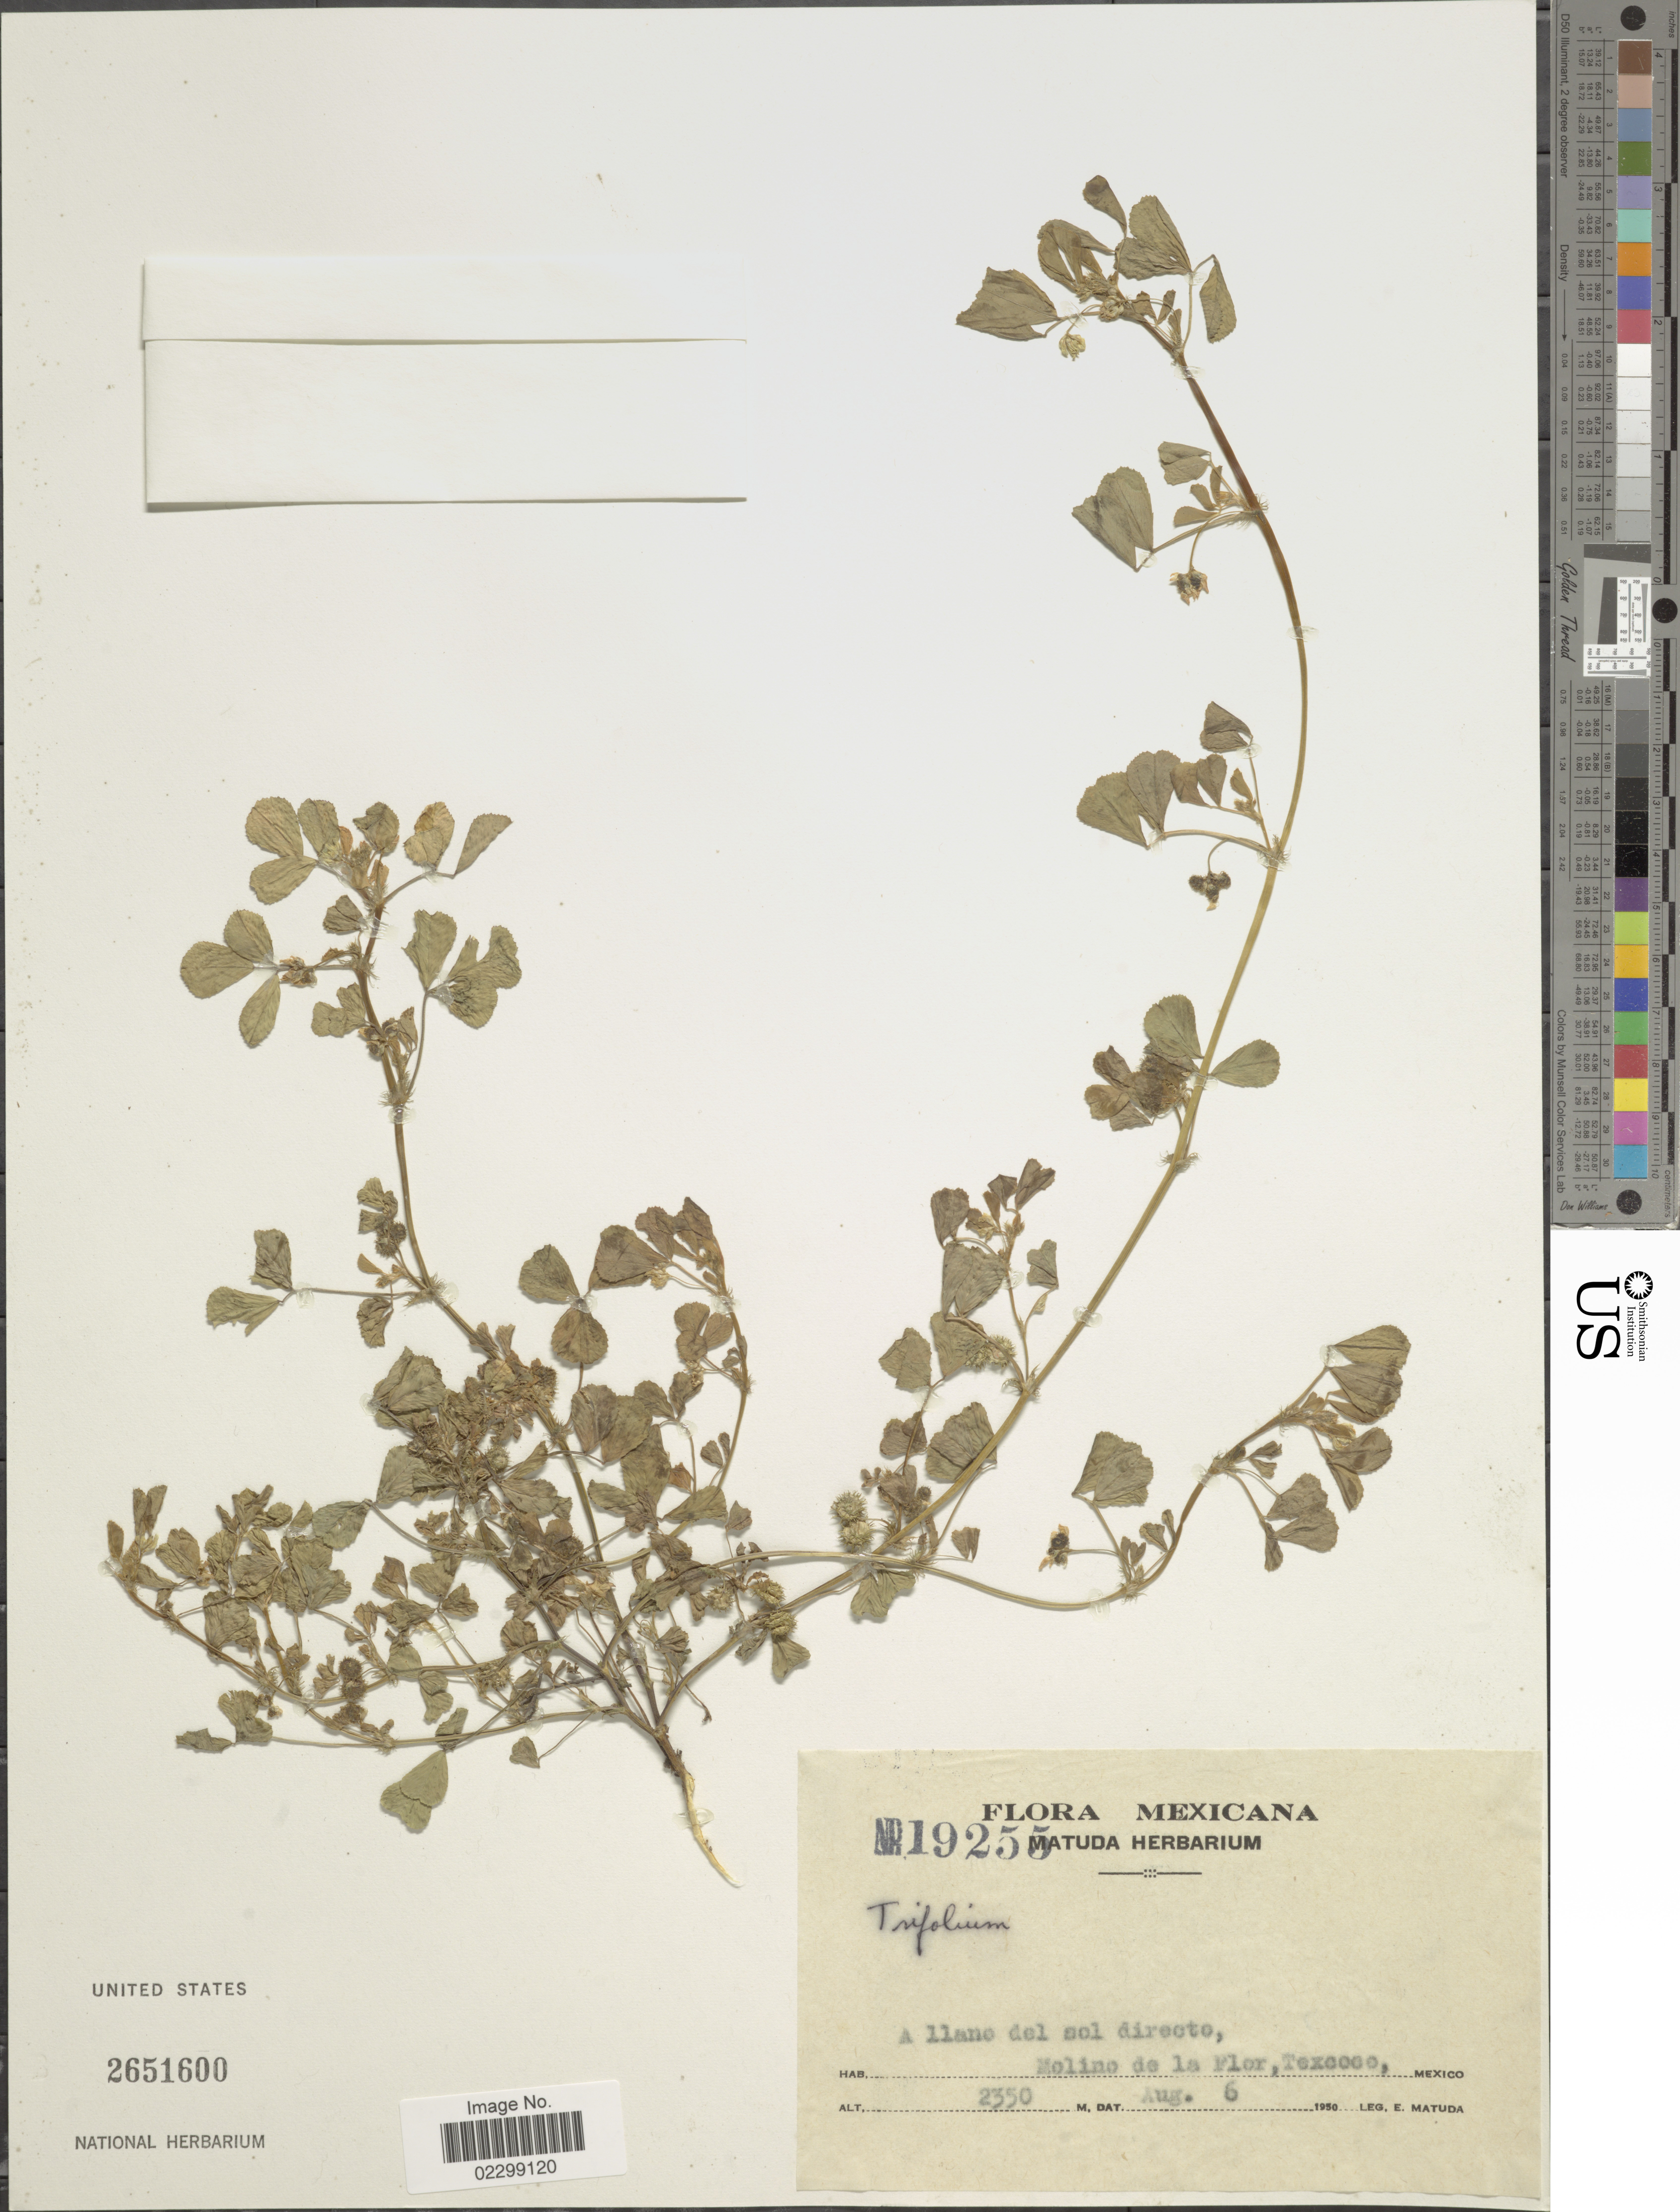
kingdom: Plantae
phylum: Tracheophyta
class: Magnoliopsida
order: Fabales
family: Fabaceae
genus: Trifolium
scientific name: Trifolium sp.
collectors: E. Matuda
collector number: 19255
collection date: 1950-08-06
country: Mexico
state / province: México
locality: A llano del sol directo, Molino de las Flor, Texcoco.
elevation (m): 2300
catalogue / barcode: US 2651600